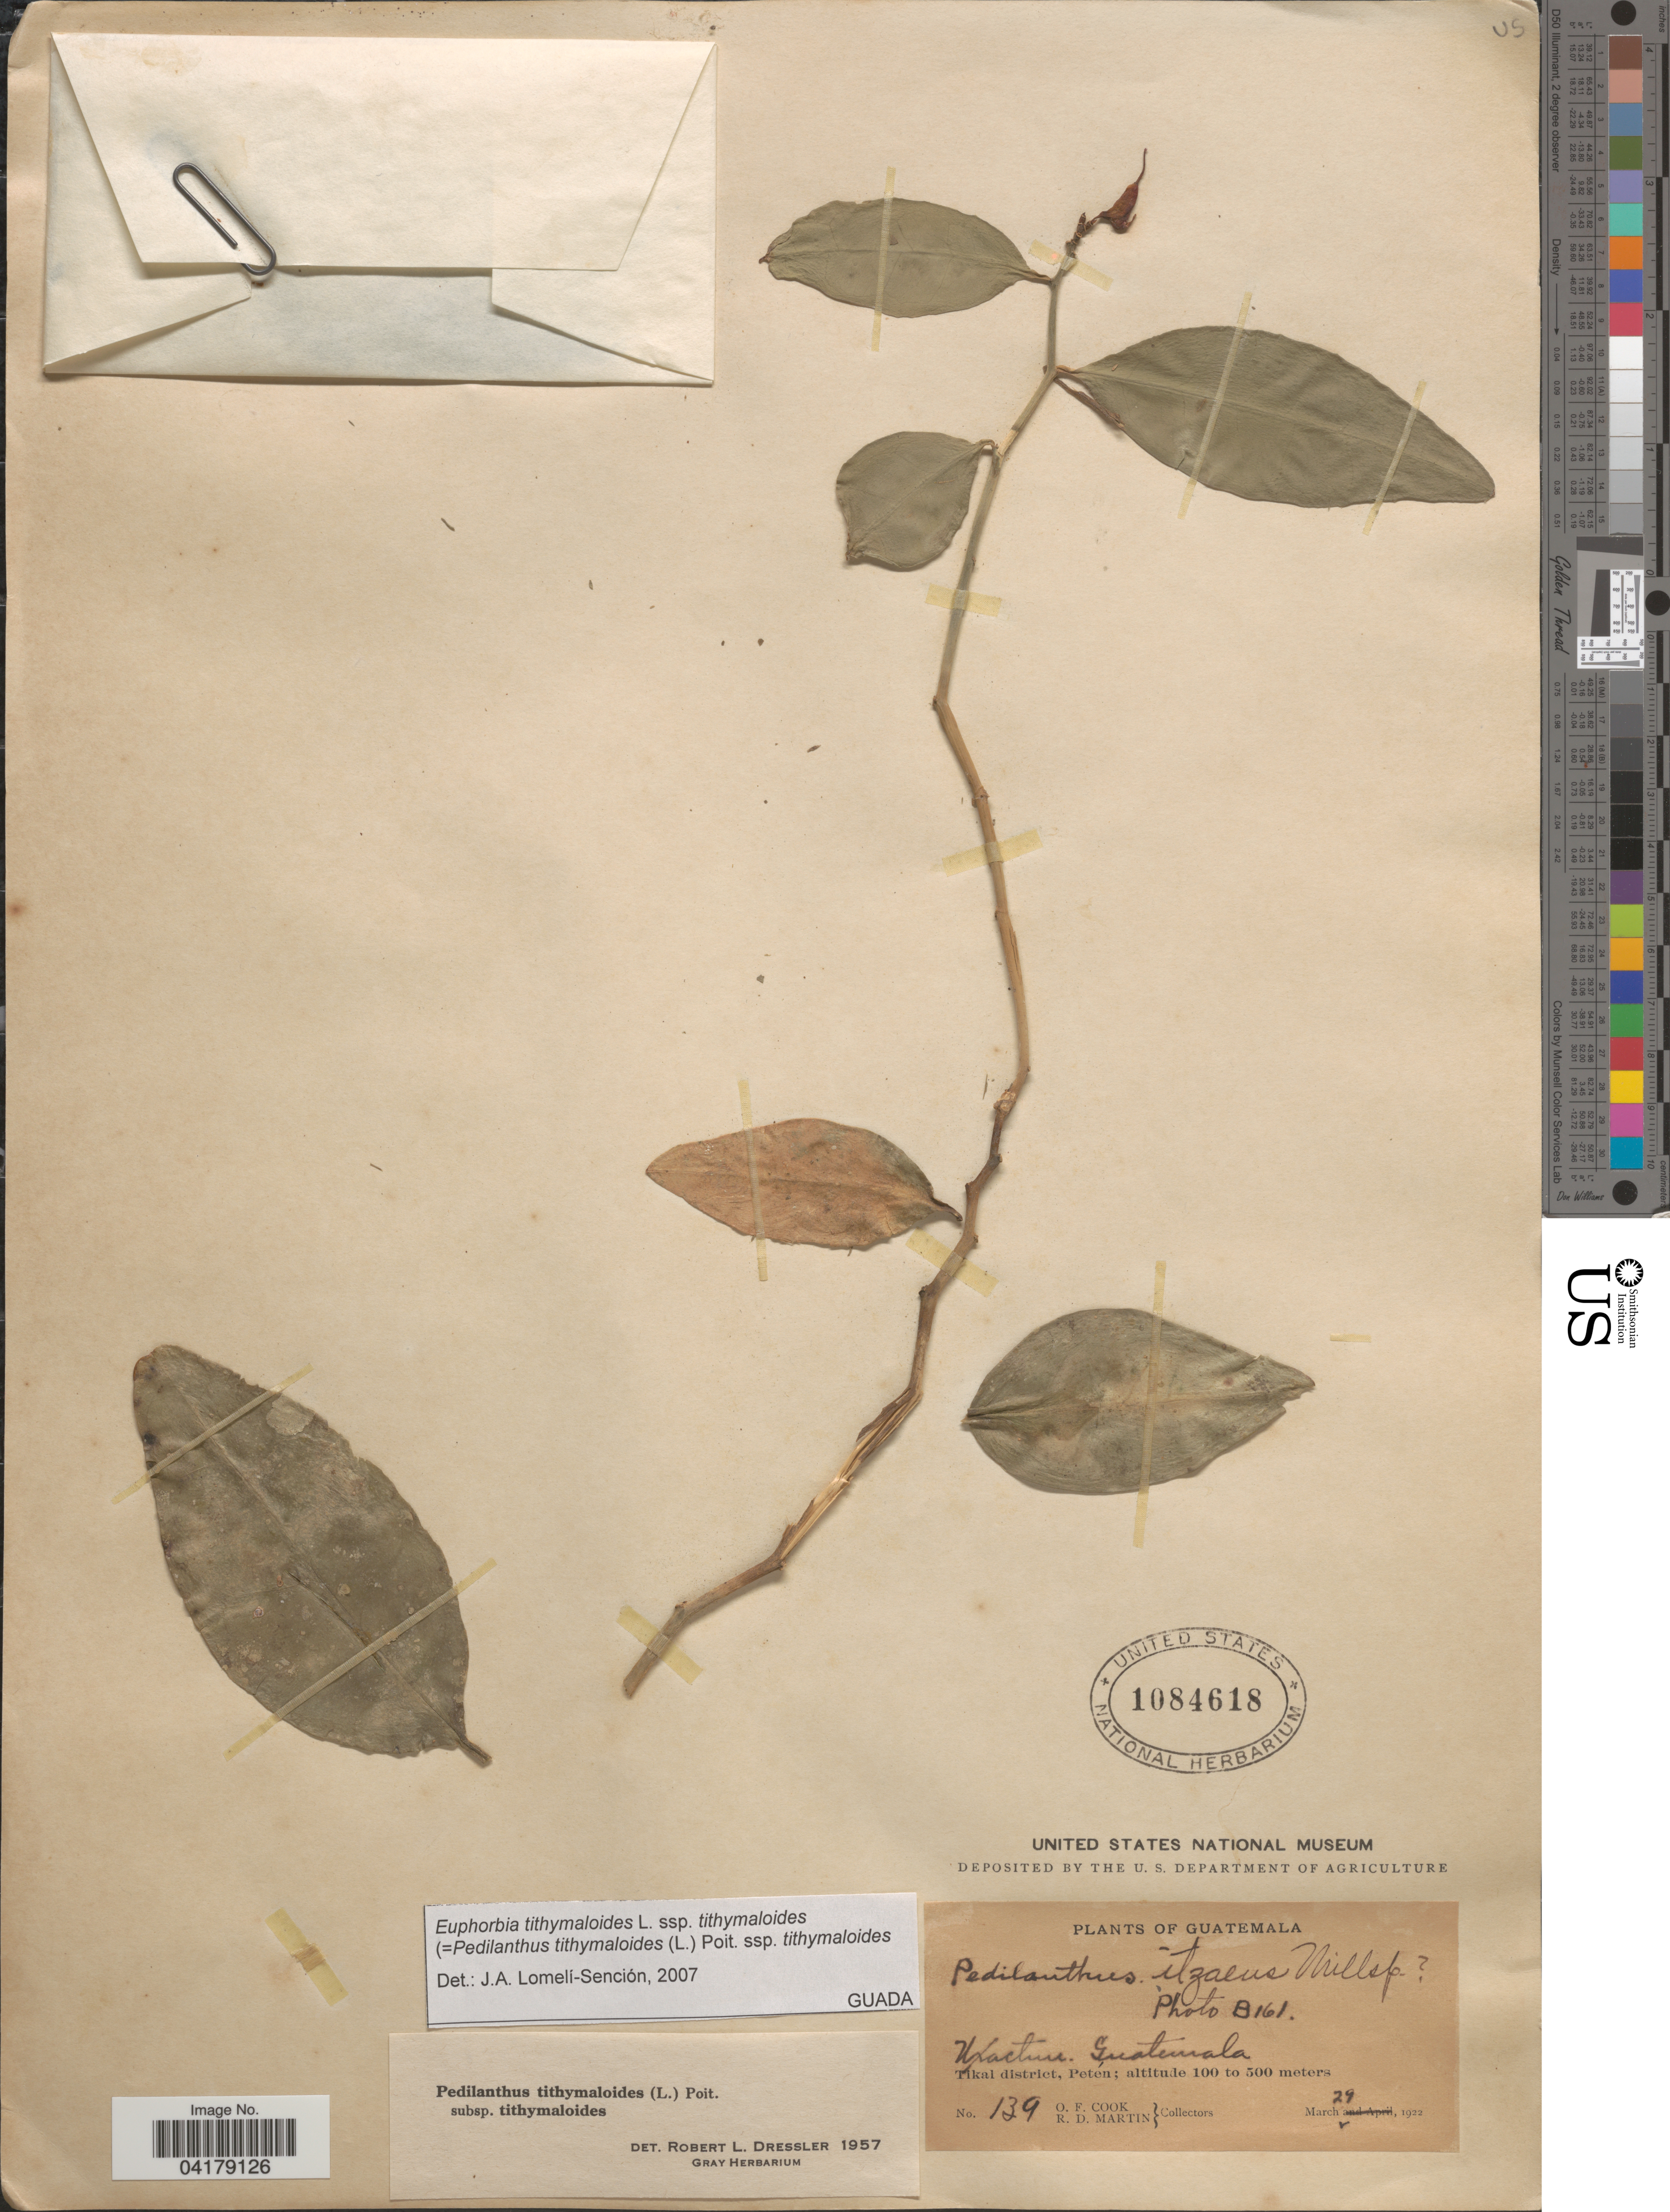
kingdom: Plantae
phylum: Tracheophyta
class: Magnoliopsida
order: Malpighiales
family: Euphorbiaceae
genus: Euphorbia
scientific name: Euphorbia tithymaloides subsp. tithymaloides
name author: L.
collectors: O. F. Cook & R. D. Martin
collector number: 139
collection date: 1922-03-29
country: Guatemala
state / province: El Peten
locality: Uaxactun. Tikal district, Petén.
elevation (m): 100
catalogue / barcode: US 1084618